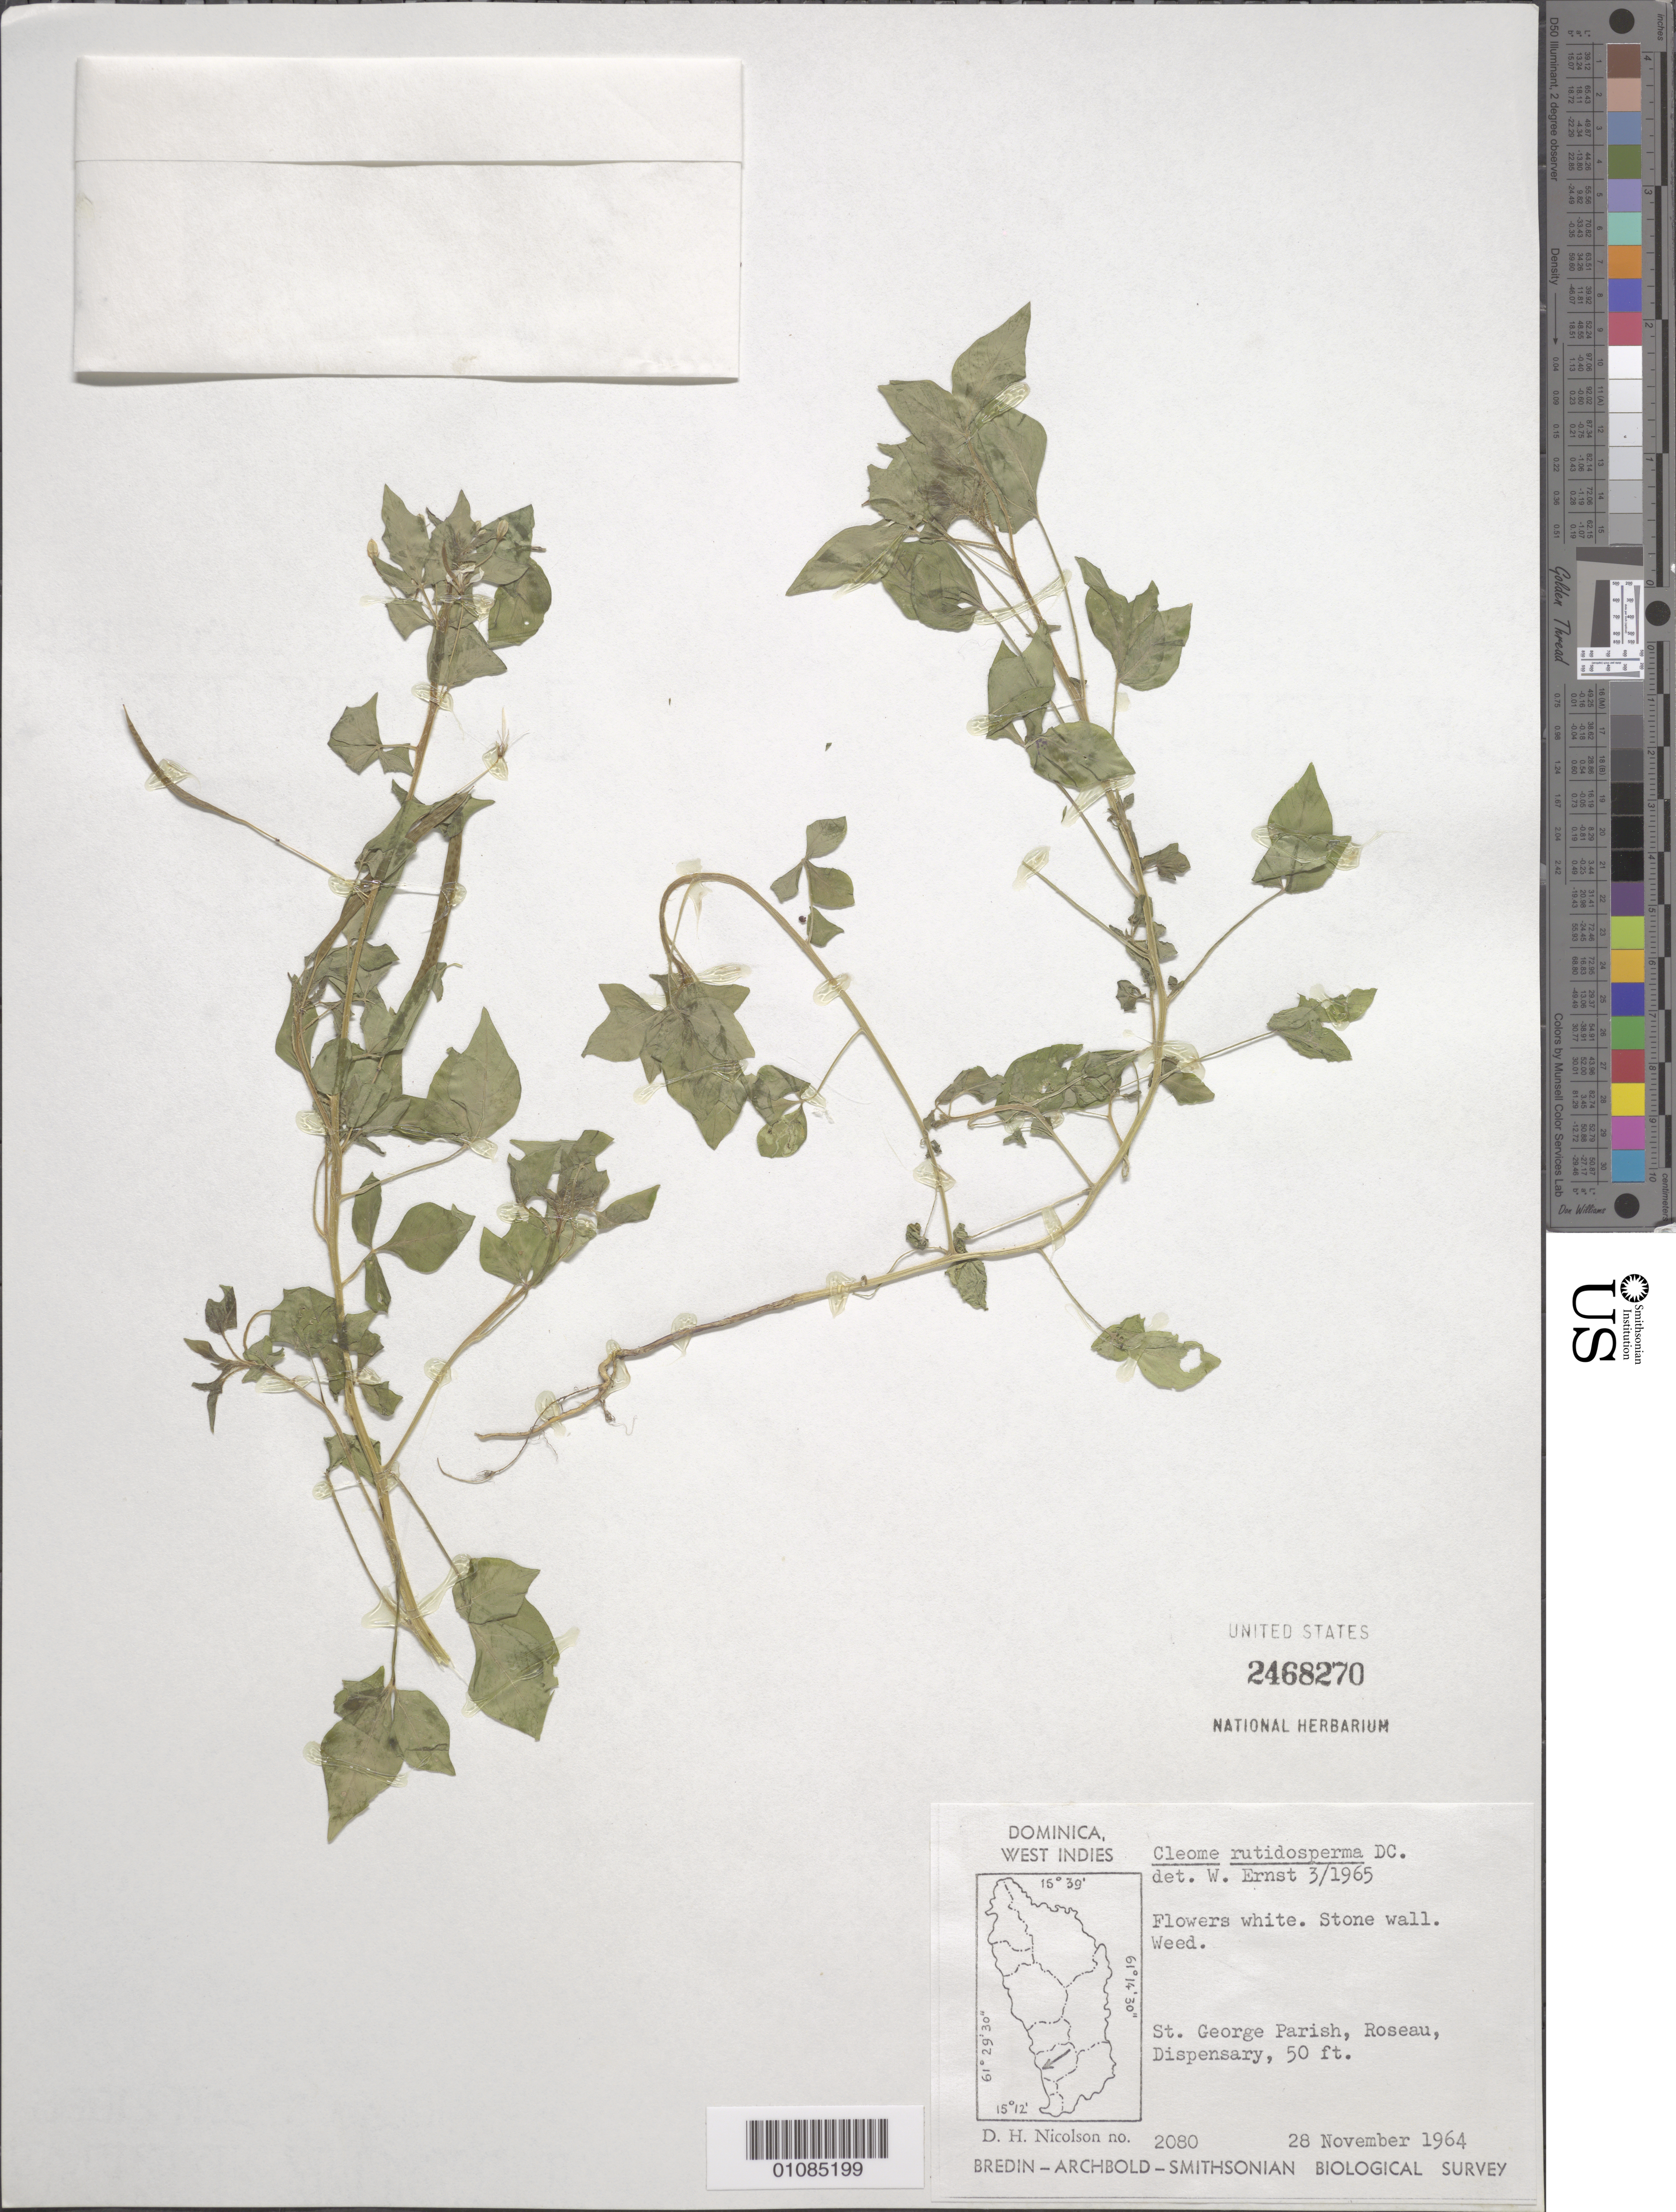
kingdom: Plantae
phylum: Tracheophyta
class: Magnoliopsida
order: Brassicales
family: Cleomaceae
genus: Sieruela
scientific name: Sieruela rutidosperma var. rutidosperma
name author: (DC.) Roalson & J.C. Hall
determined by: Strong, Mark T., (BOT), Smithsonian Institution - National Museum of Natural History (UNITED STATES)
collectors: D. H. Nicolson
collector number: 2080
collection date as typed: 28 Nov 1964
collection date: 1964-11-28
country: Dominica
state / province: St. George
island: Dominica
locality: Roseau, Dispensary.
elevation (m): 15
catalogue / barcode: US 2468270